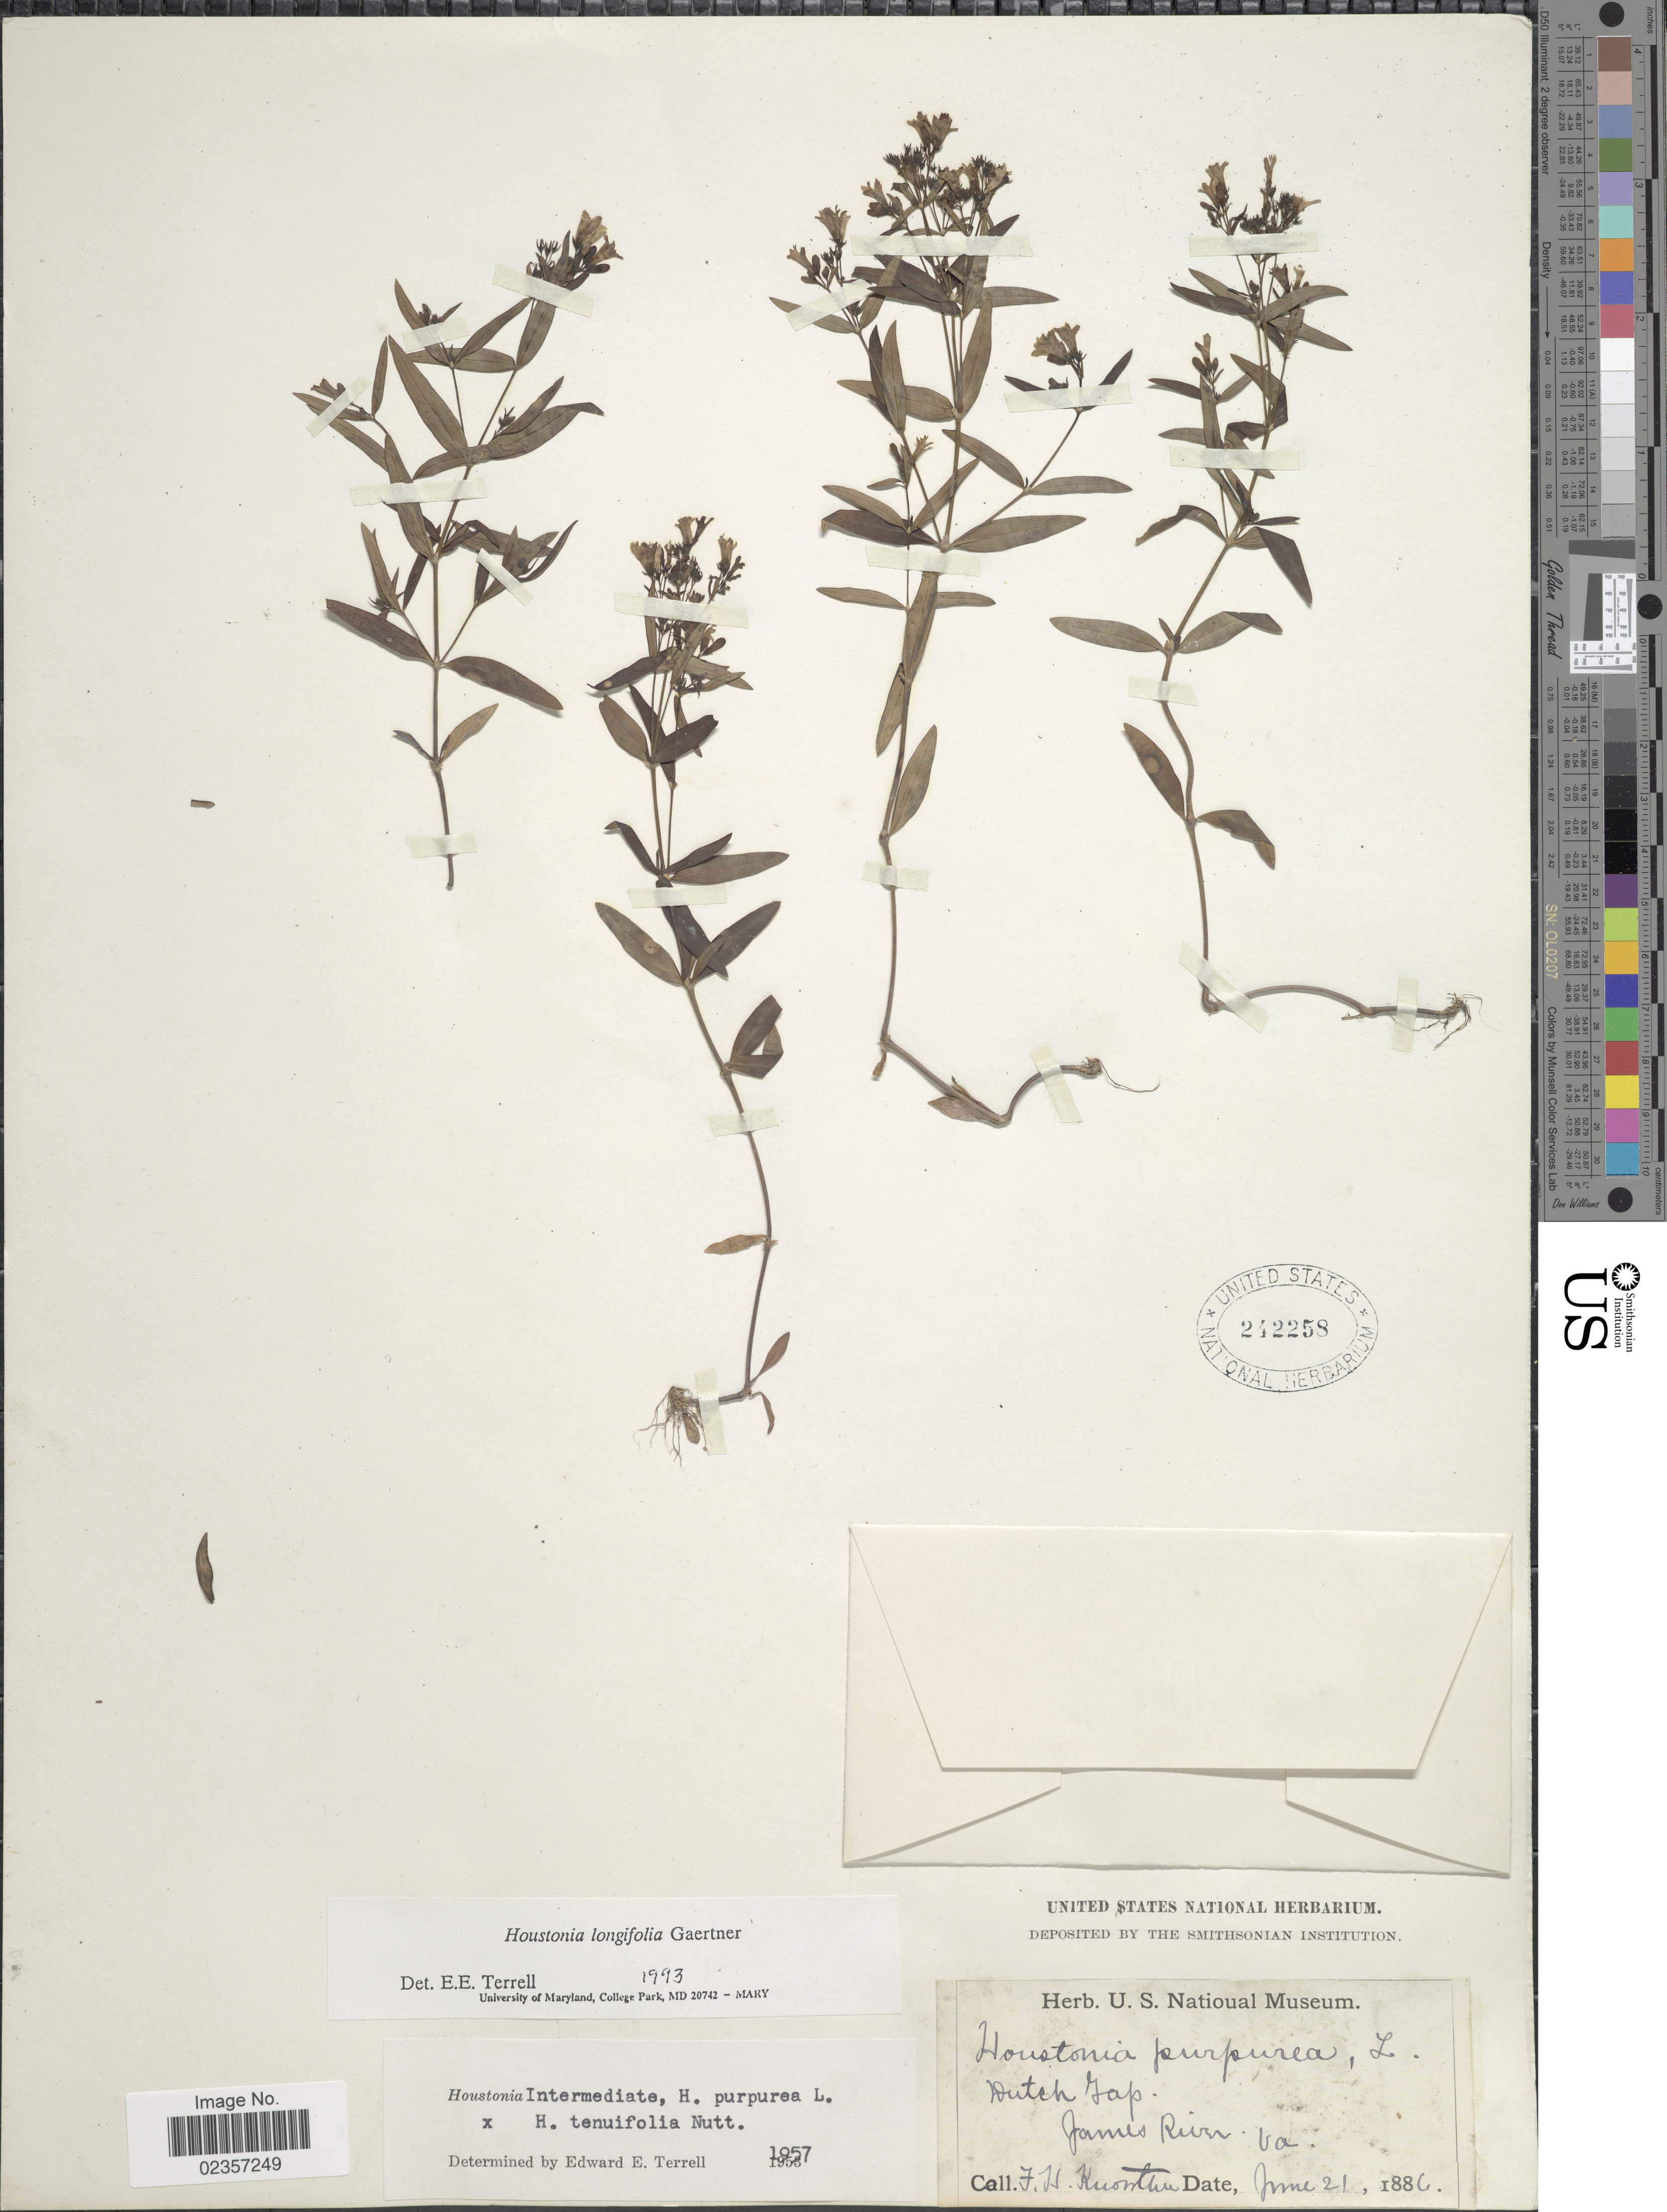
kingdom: Plantae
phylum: Tracheophyta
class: Magnoliopsida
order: Gentianales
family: Rubiaceae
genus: Houstonia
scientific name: Houstonia longifolia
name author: Gaertn.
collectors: F. H. Knowlton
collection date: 1886-06-21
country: United States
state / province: Virginia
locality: Dutch Tap. James River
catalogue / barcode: US 242258